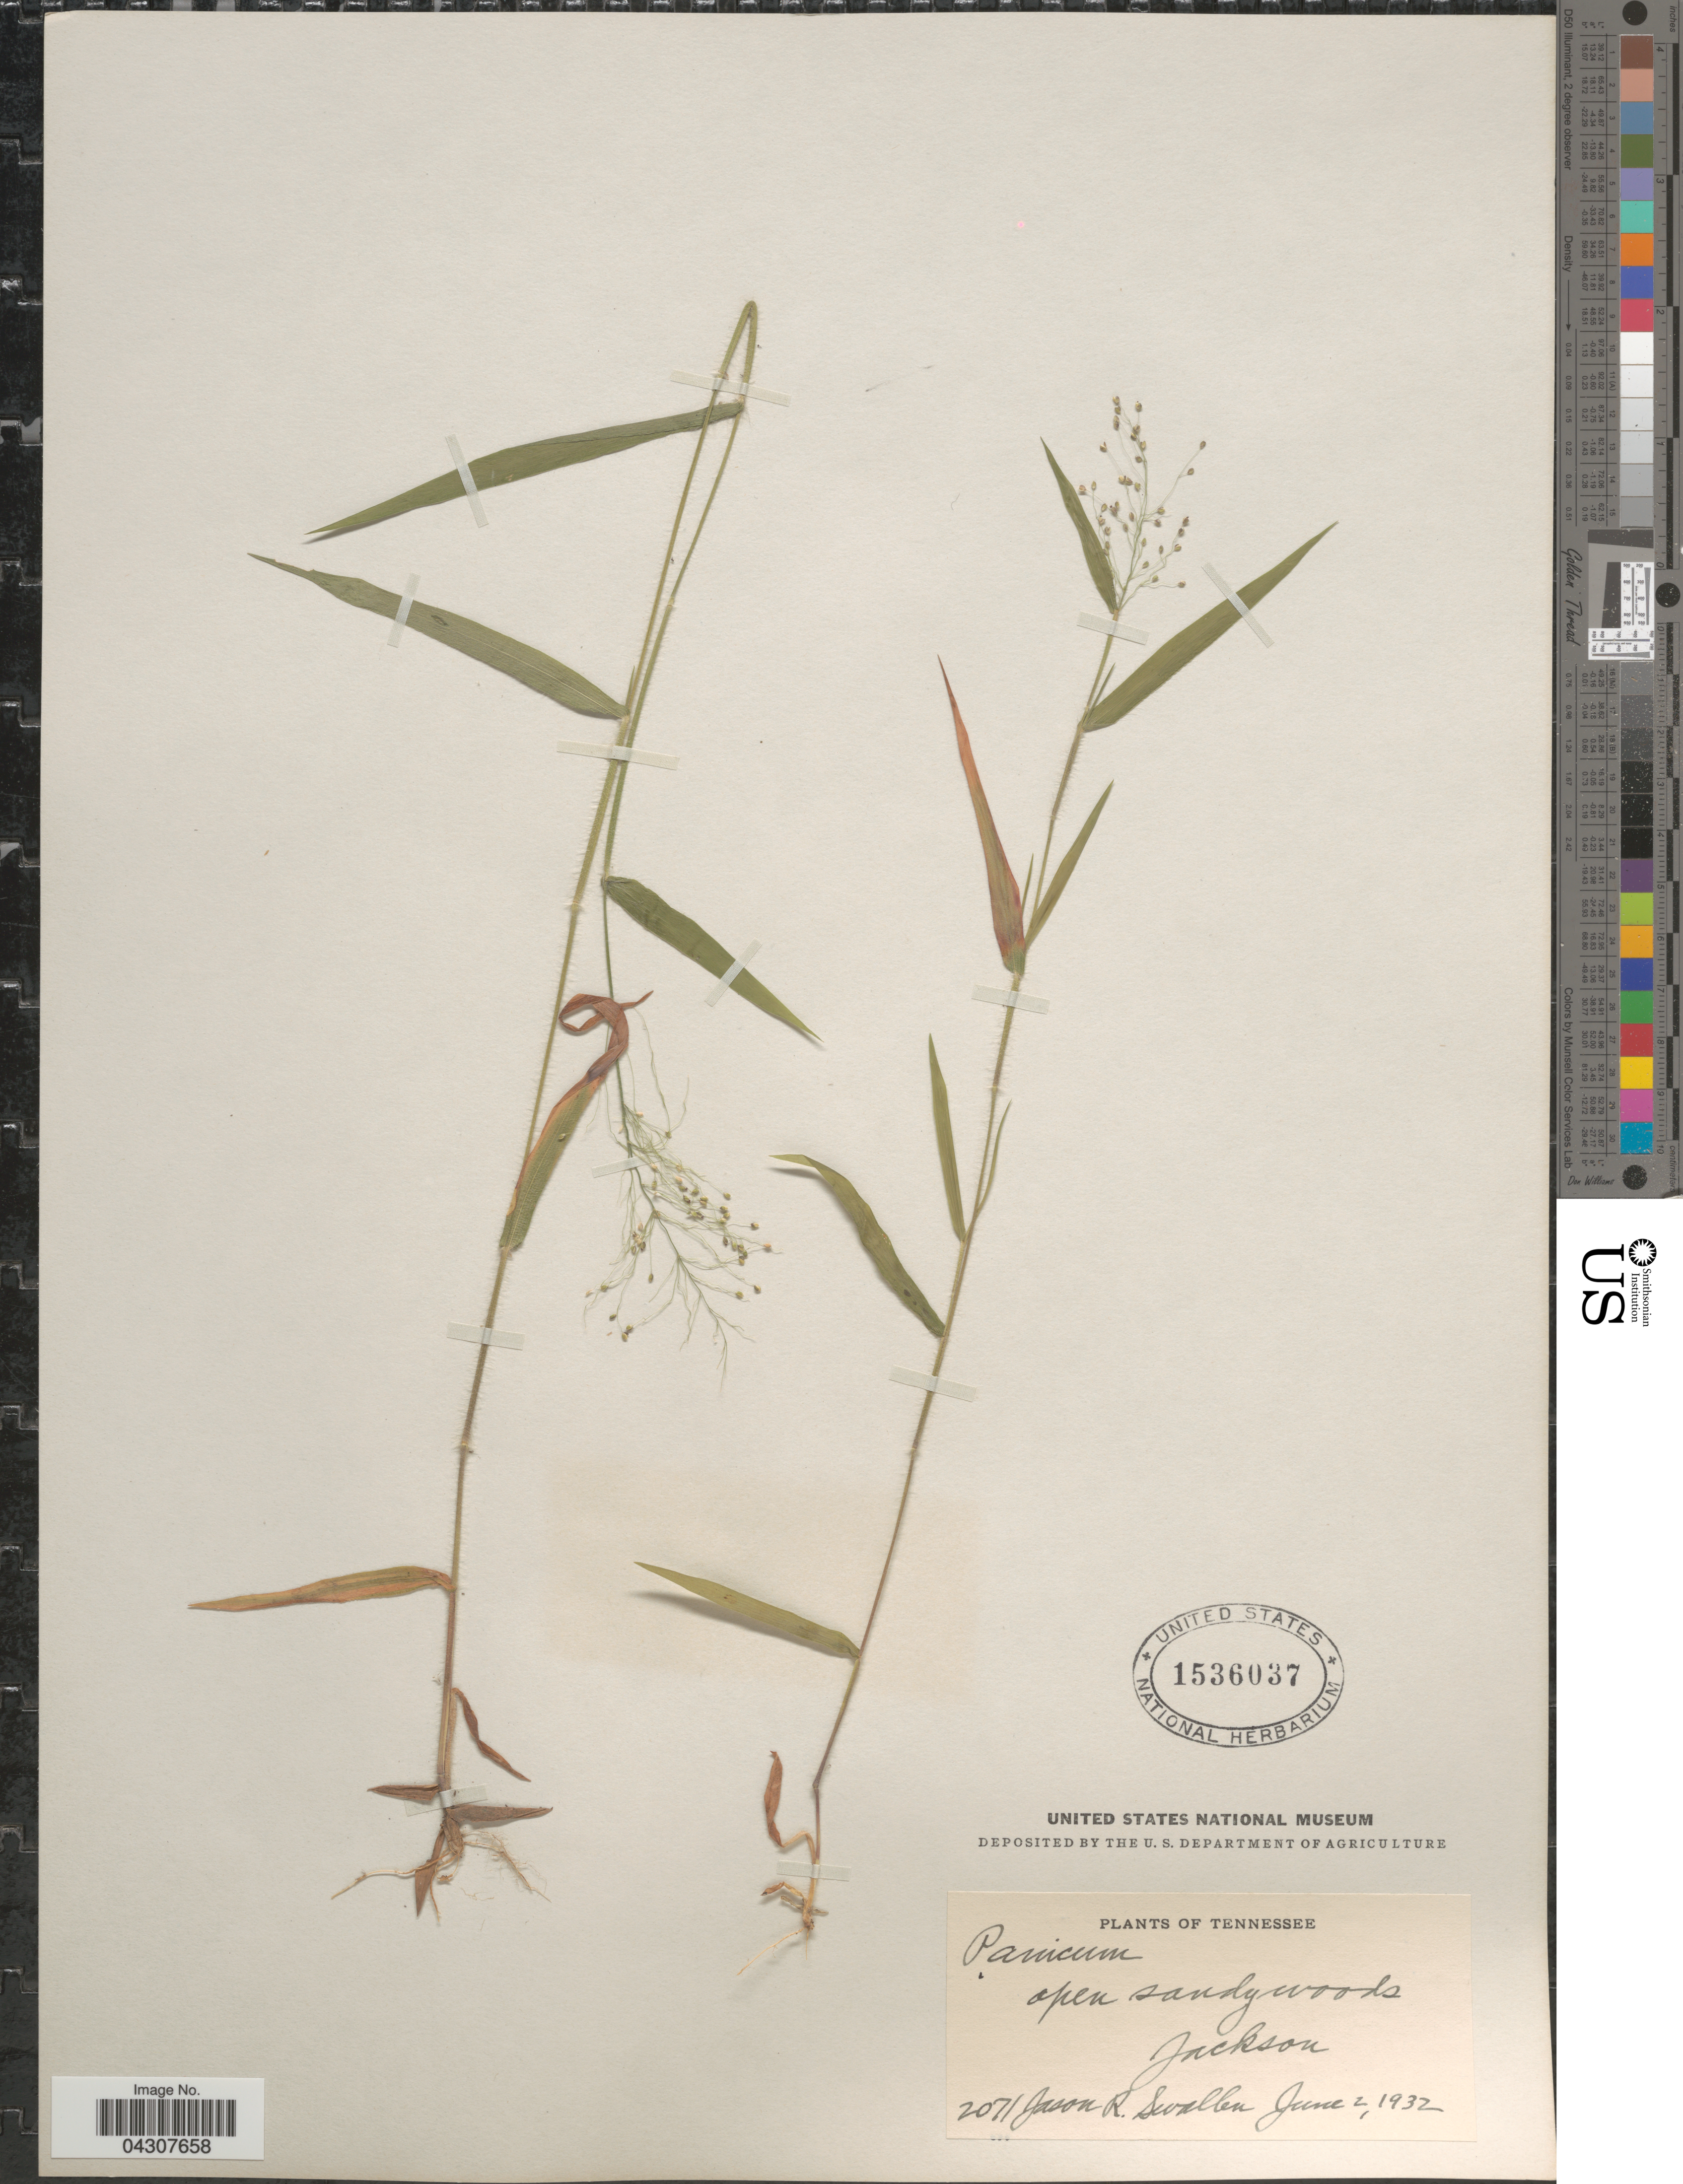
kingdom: Plantae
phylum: Tracheophyta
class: Liliopsida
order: Poales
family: Poaceae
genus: Dichanthelium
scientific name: Dichanthelium acuminatum var. acuminatum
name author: (Sw.) Gould & C.A. Clark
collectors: J. R. Swallen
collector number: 2071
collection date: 1932-06-02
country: United States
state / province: Tennessee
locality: Open sandy woods. Jackson.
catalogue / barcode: US 1536037